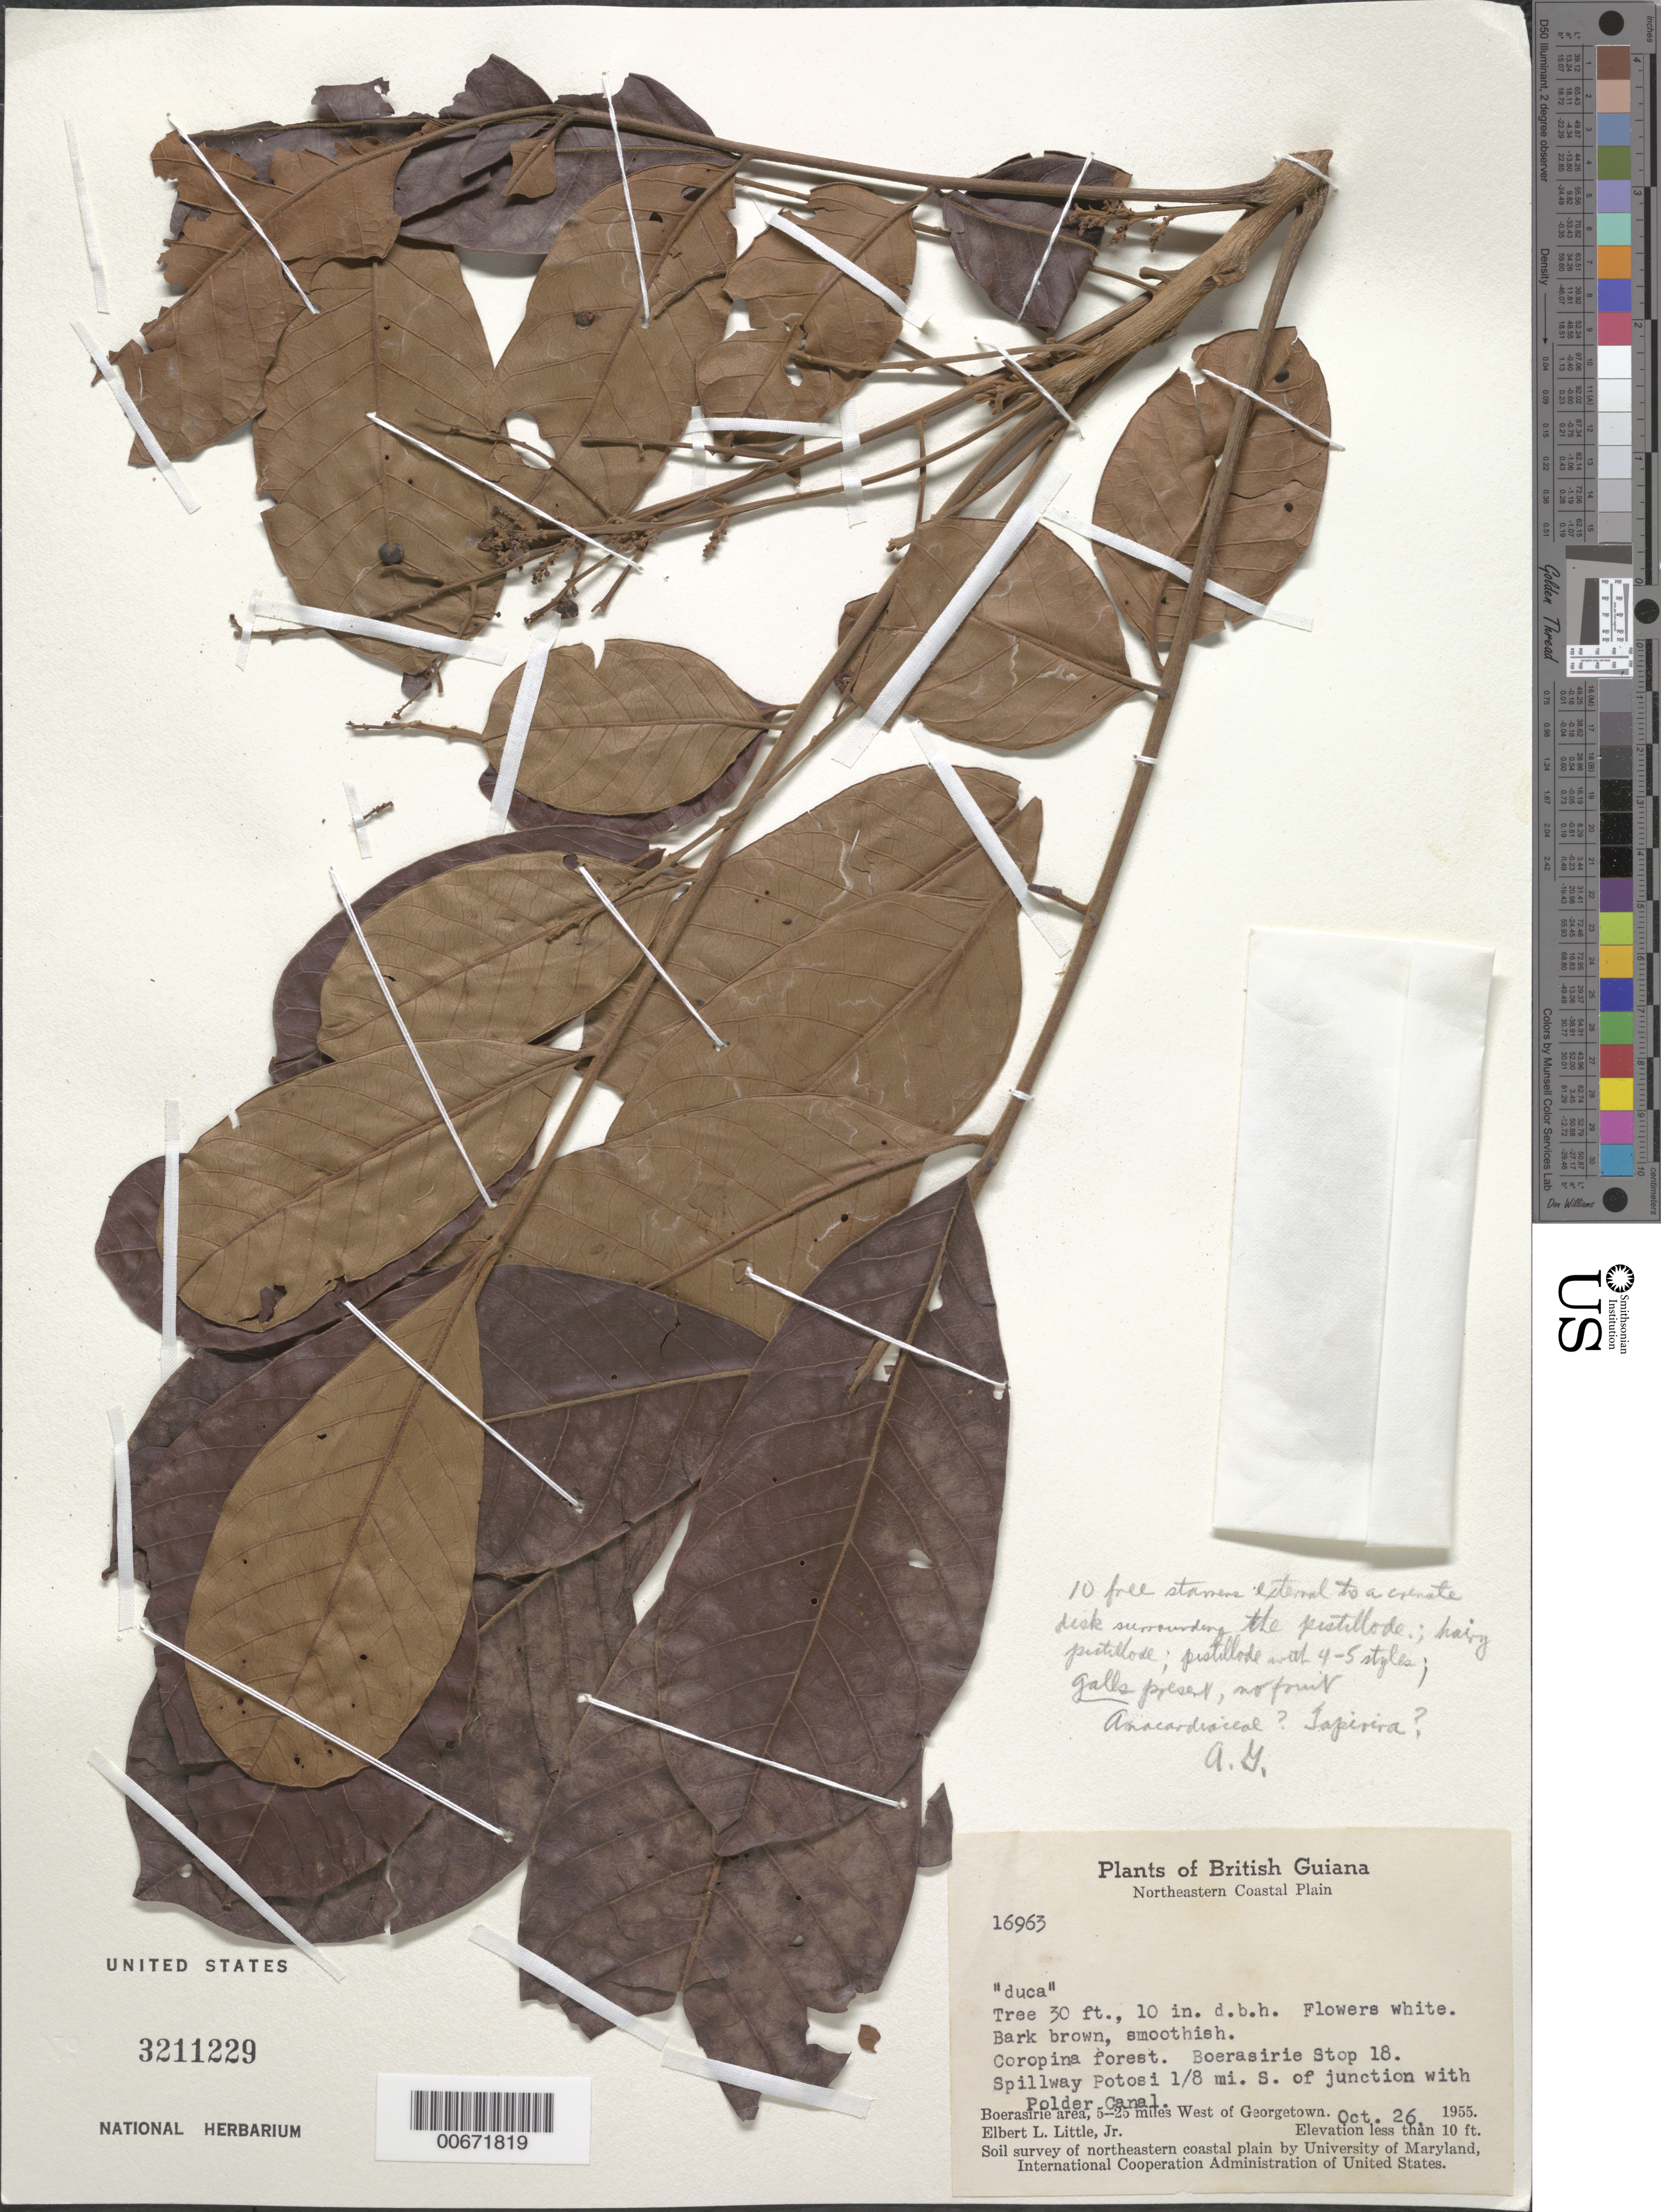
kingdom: Plantae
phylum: Tracheophyta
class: Magnoliopsida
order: Sapindales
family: Anacardiaceae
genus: Tapirira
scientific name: Tapirira obtusa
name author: (Benth.) J.D. Mitch.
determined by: Mitchell, John D.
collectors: E. L. Little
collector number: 16963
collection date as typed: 26-Oct-55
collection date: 1955-10-26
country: Guyana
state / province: Essequibo Isl-W. Demerara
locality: Boerasirie area, 5-25 mi. W of Georgetown, Spillway Potosi, 1/8 mi. S of junct with Polder Canal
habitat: Coropina forest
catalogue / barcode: US 3211229